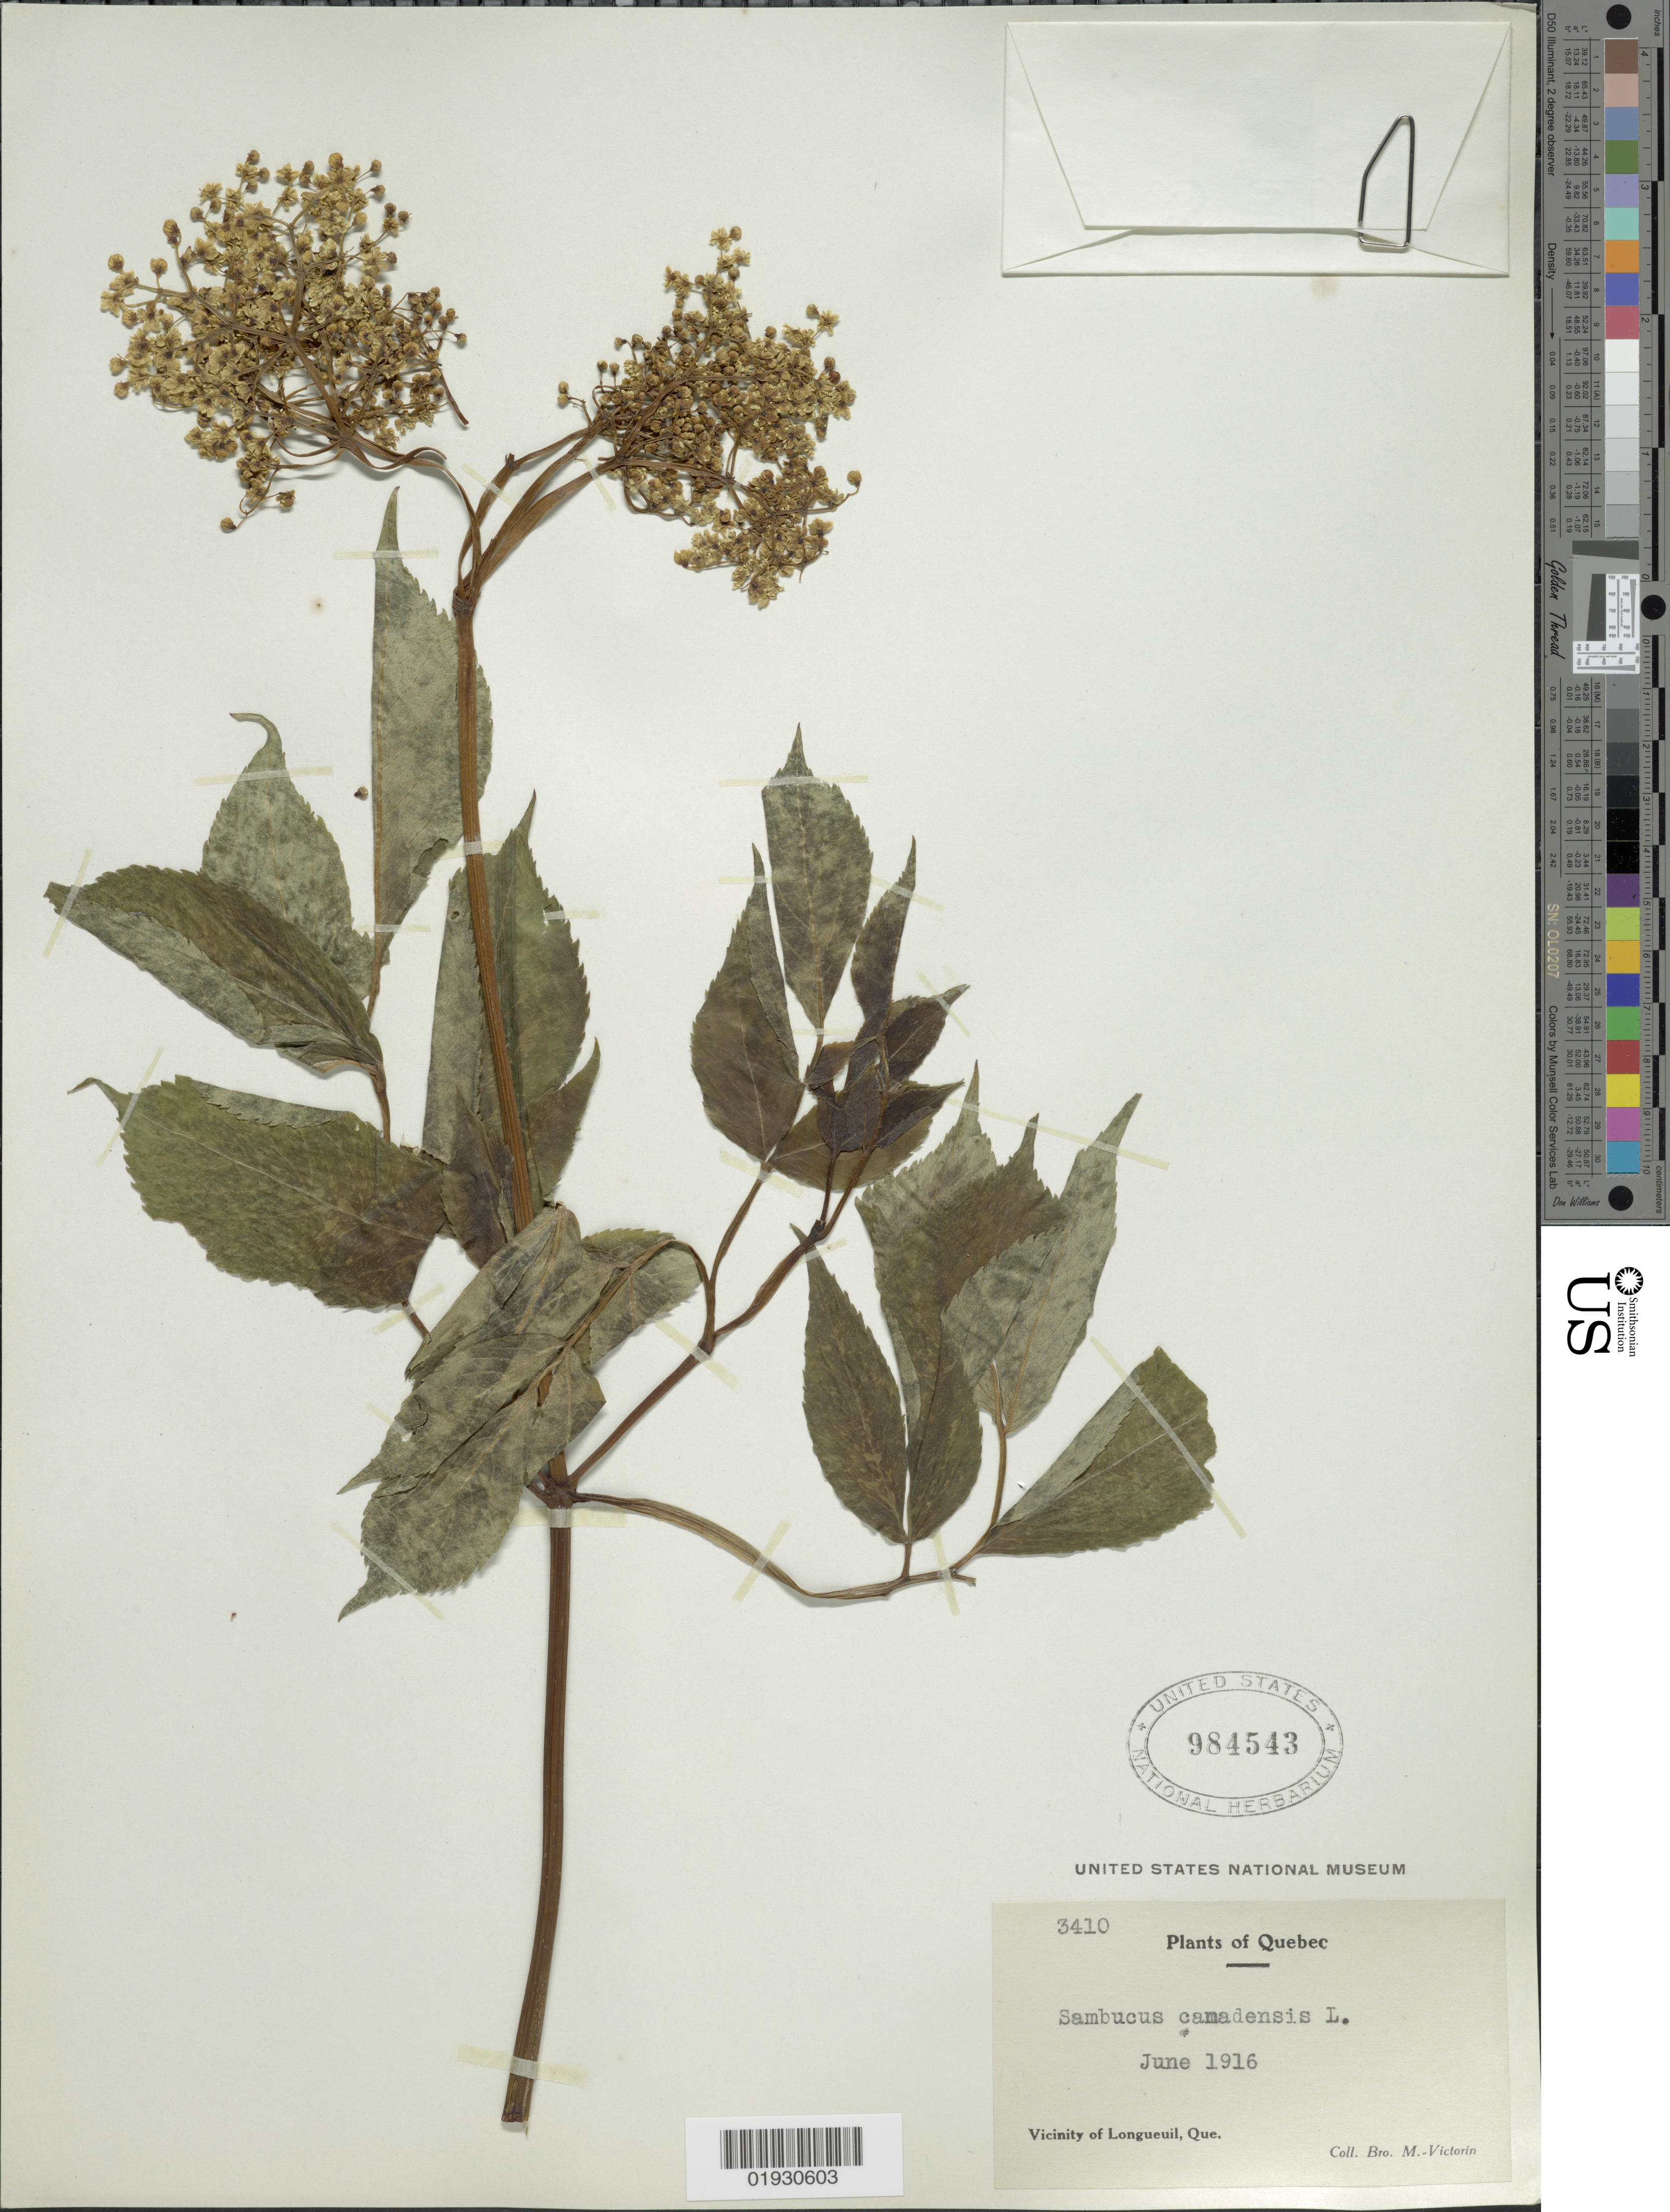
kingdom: Plantae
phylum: Tracheophyta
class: Magnoliopsida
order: Dipsacales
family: Viburnaceae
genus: Sambucus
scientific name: Sambucus canadensis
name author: L.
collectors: Fr. Marie-Victorin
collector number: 3410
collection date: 1916-06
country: Canada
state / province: Quebec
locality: Vicinity of Longueuil.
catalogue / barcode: US 984543